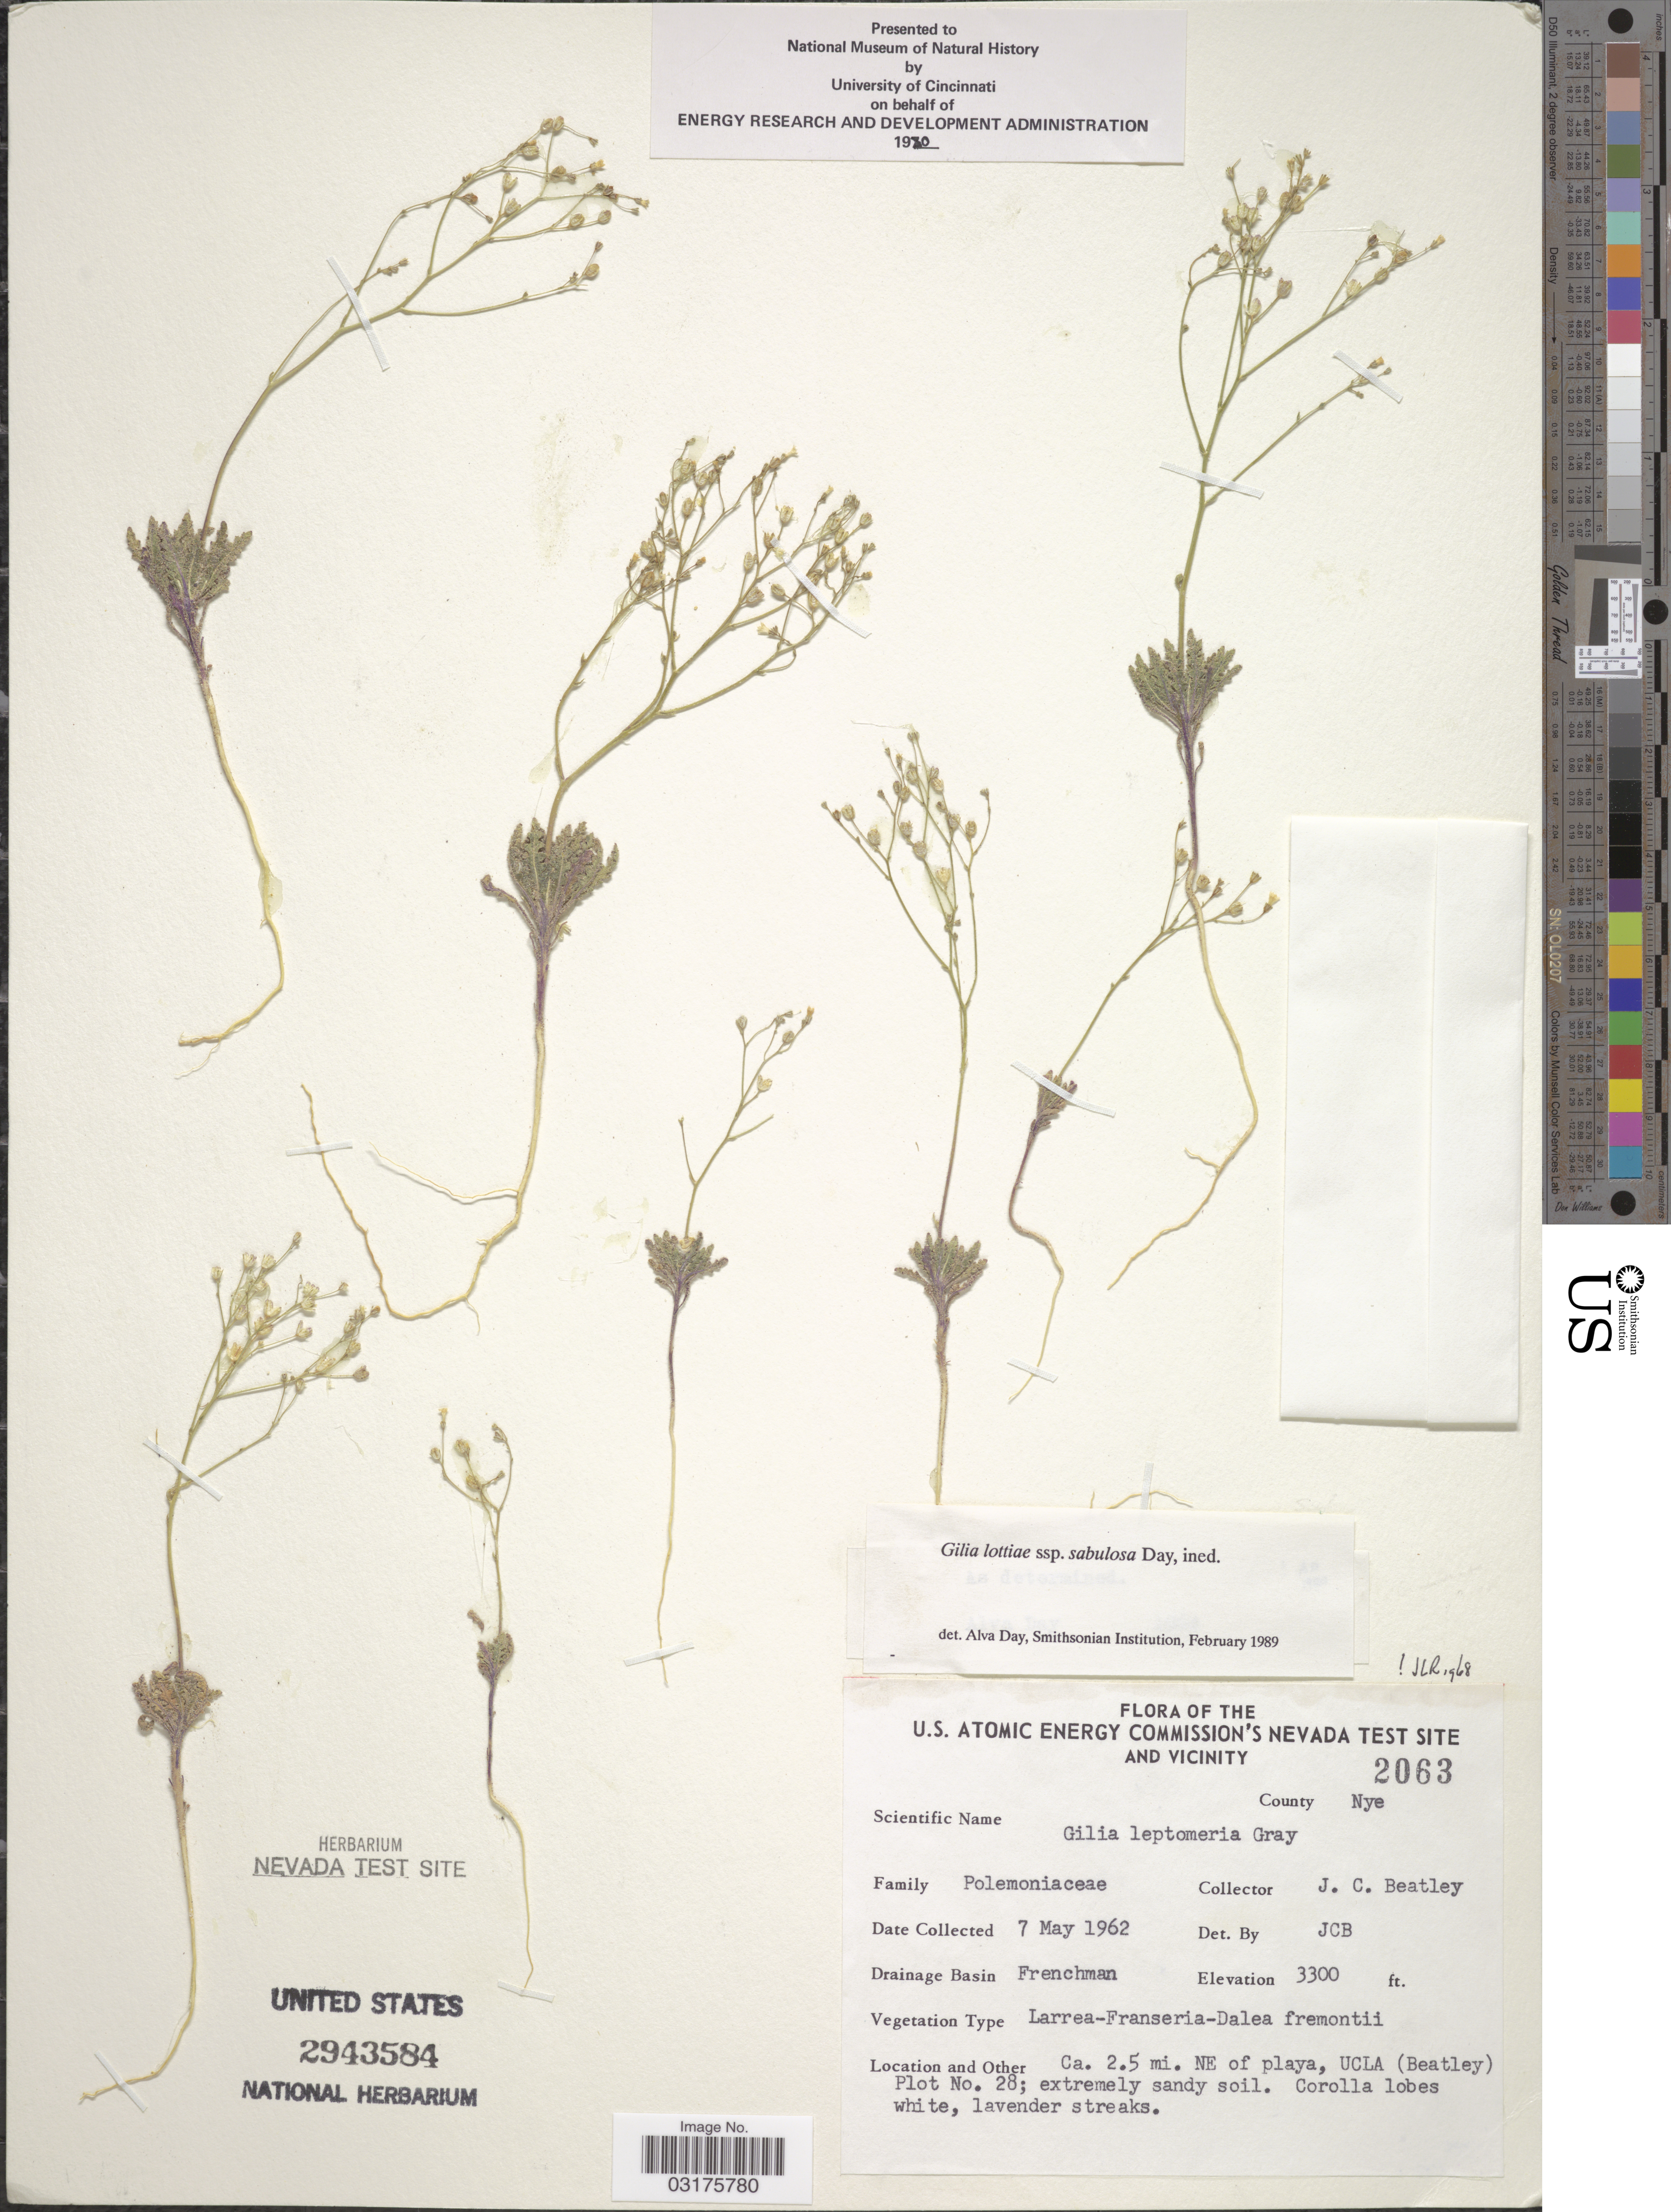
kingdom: Plantae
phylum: Tracheophyta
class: Magnoliopsida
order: Ericales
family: Polemoniaceae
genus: Aliciella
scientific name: Aliciella leptomeria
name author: (A. Gray) J.M. Porter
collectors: J. C. Beatley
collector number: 2063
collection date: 1962-05-07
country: United States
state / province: Nevada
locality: The U.S. Atomic Energy Commission's Nevada Test Site and Vicinity. County Nye. Drainage Basin Frenchman. Ca. 2.5 mi. NE of playa, UCLA (Beatley) Plot No. 28.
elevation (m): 1006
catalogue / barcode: US 2943584